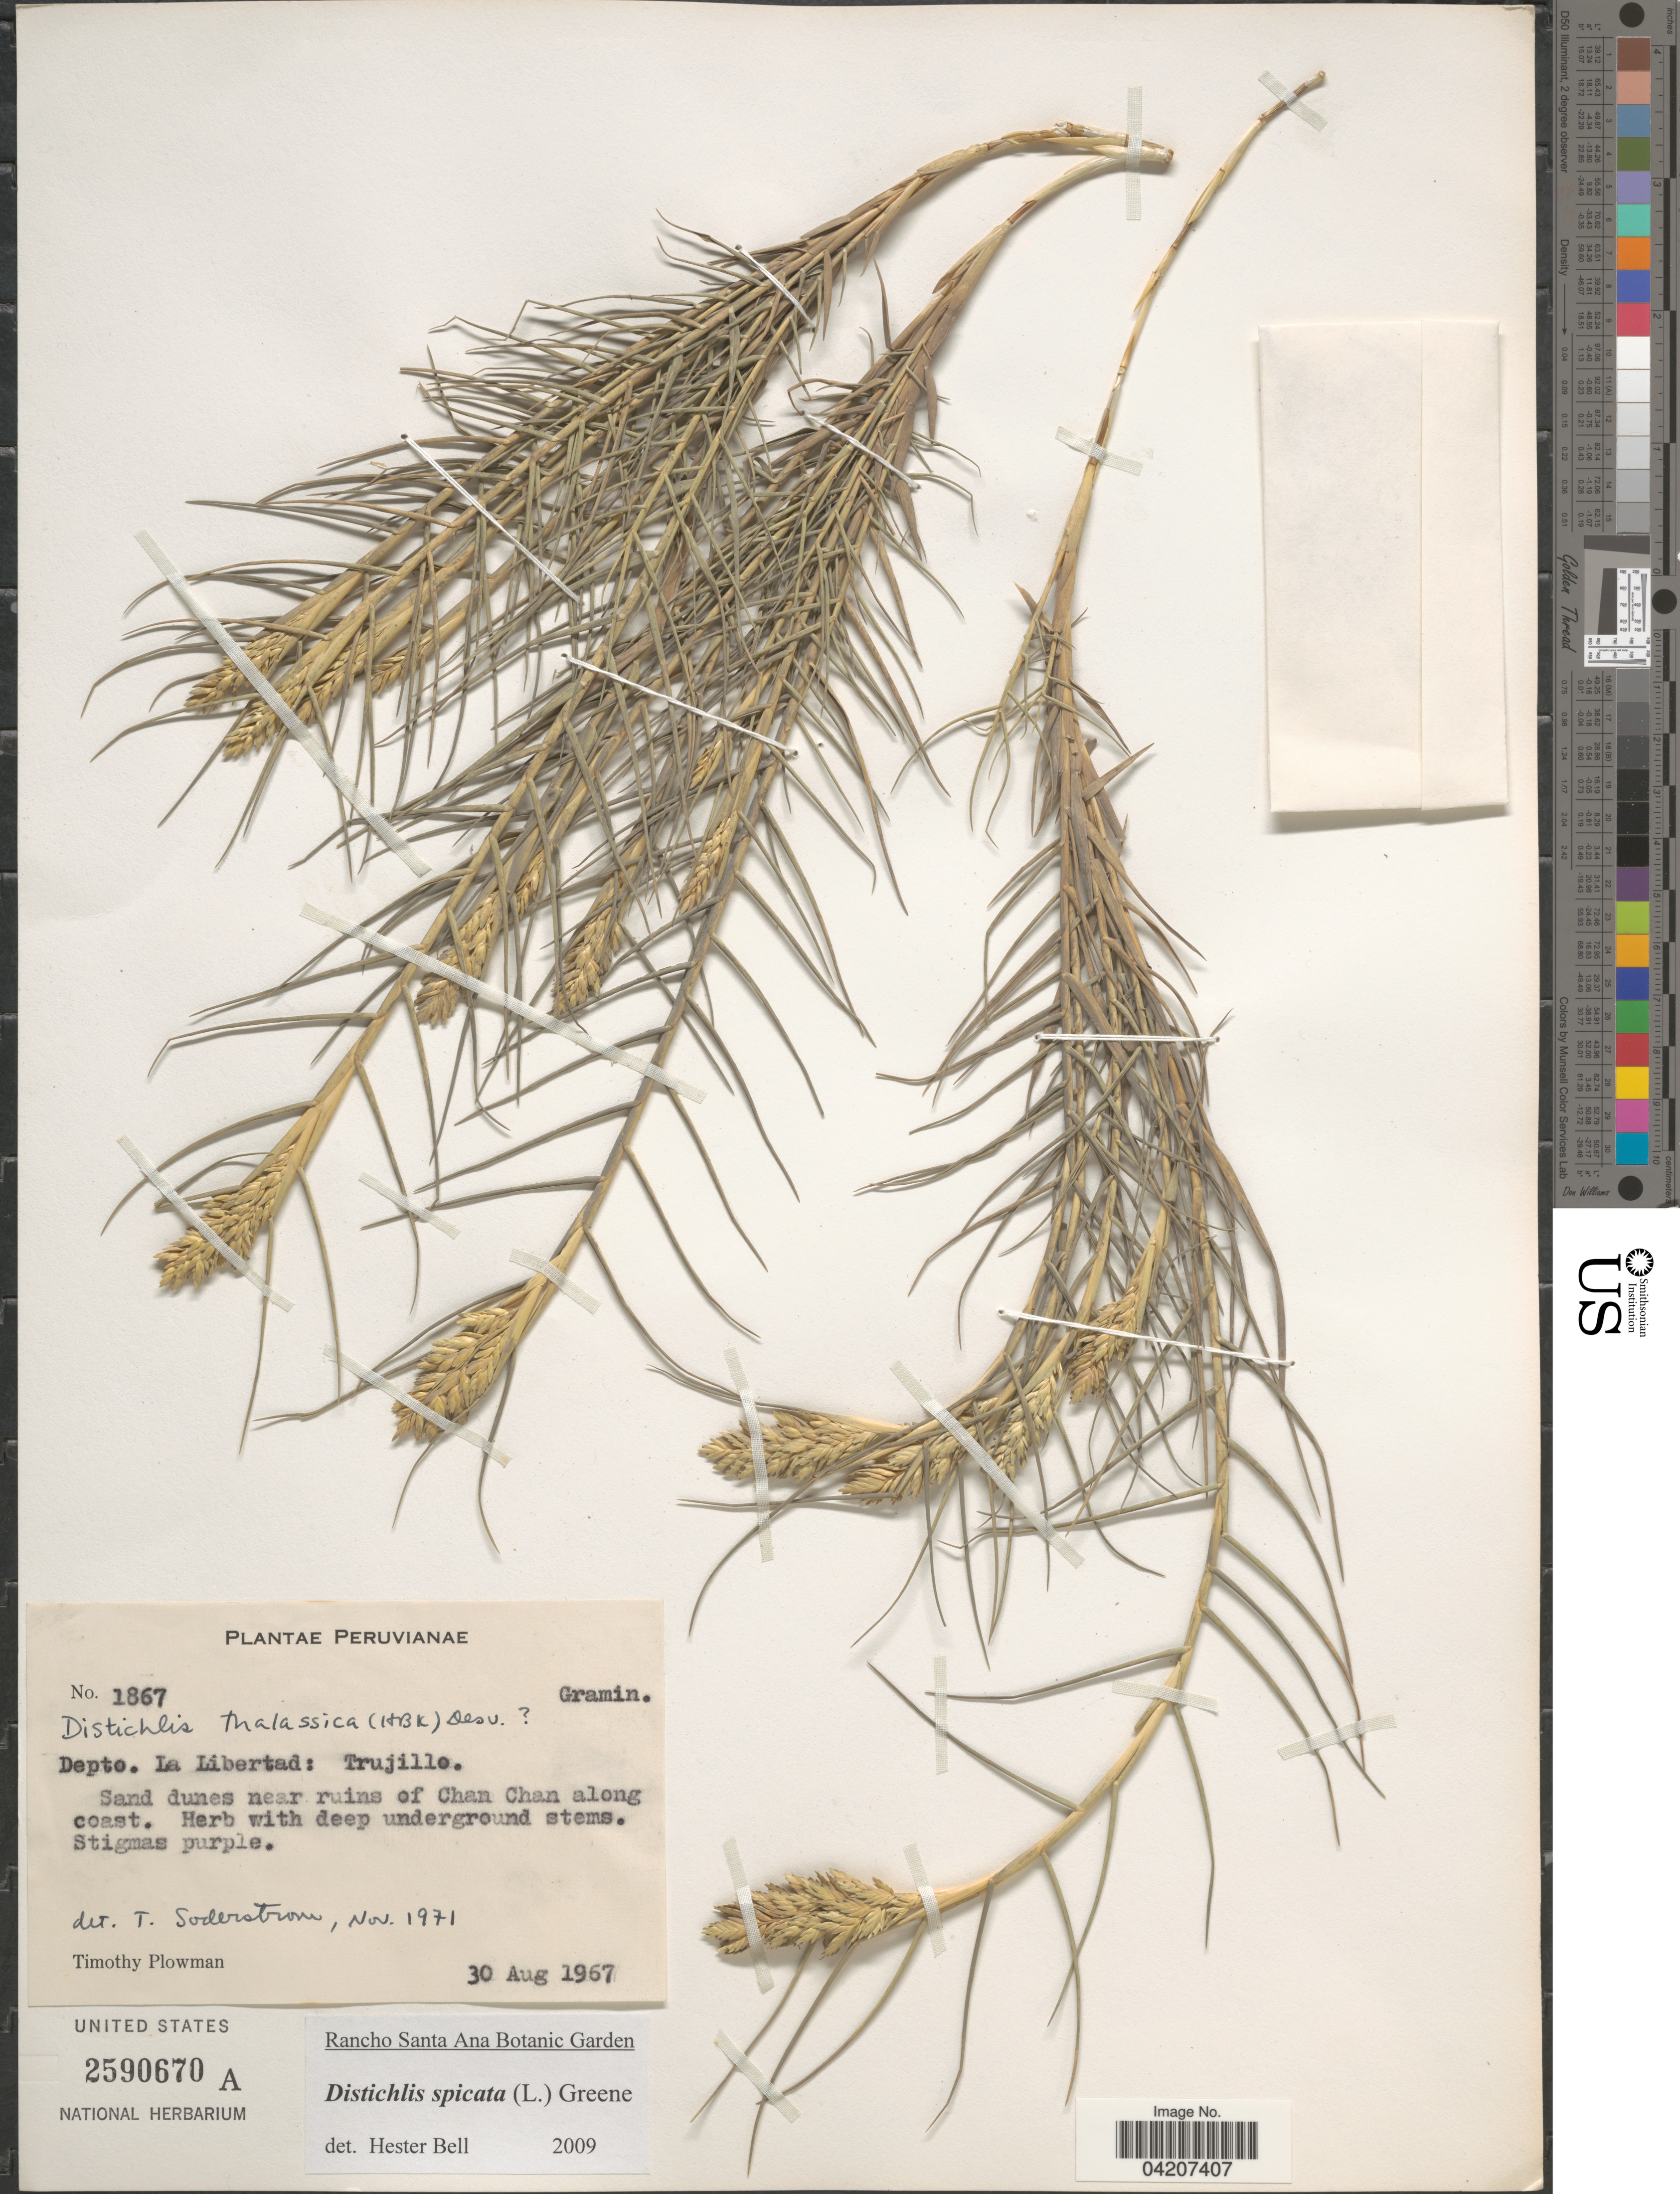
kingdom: Plantae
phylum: Tracheophyta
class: Liliopsida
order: Poales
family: Poaceae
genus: Distichlis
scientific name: Distichlis spicata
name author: (L.) Greene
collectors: T. Plowman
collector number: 1867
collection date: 1967-08-30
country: Peru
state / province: La Libertad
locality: Depto. La Libertad: Trujillo. Sand dunes near ruins of Chan Chan along coast.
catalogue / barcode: US 2590670A